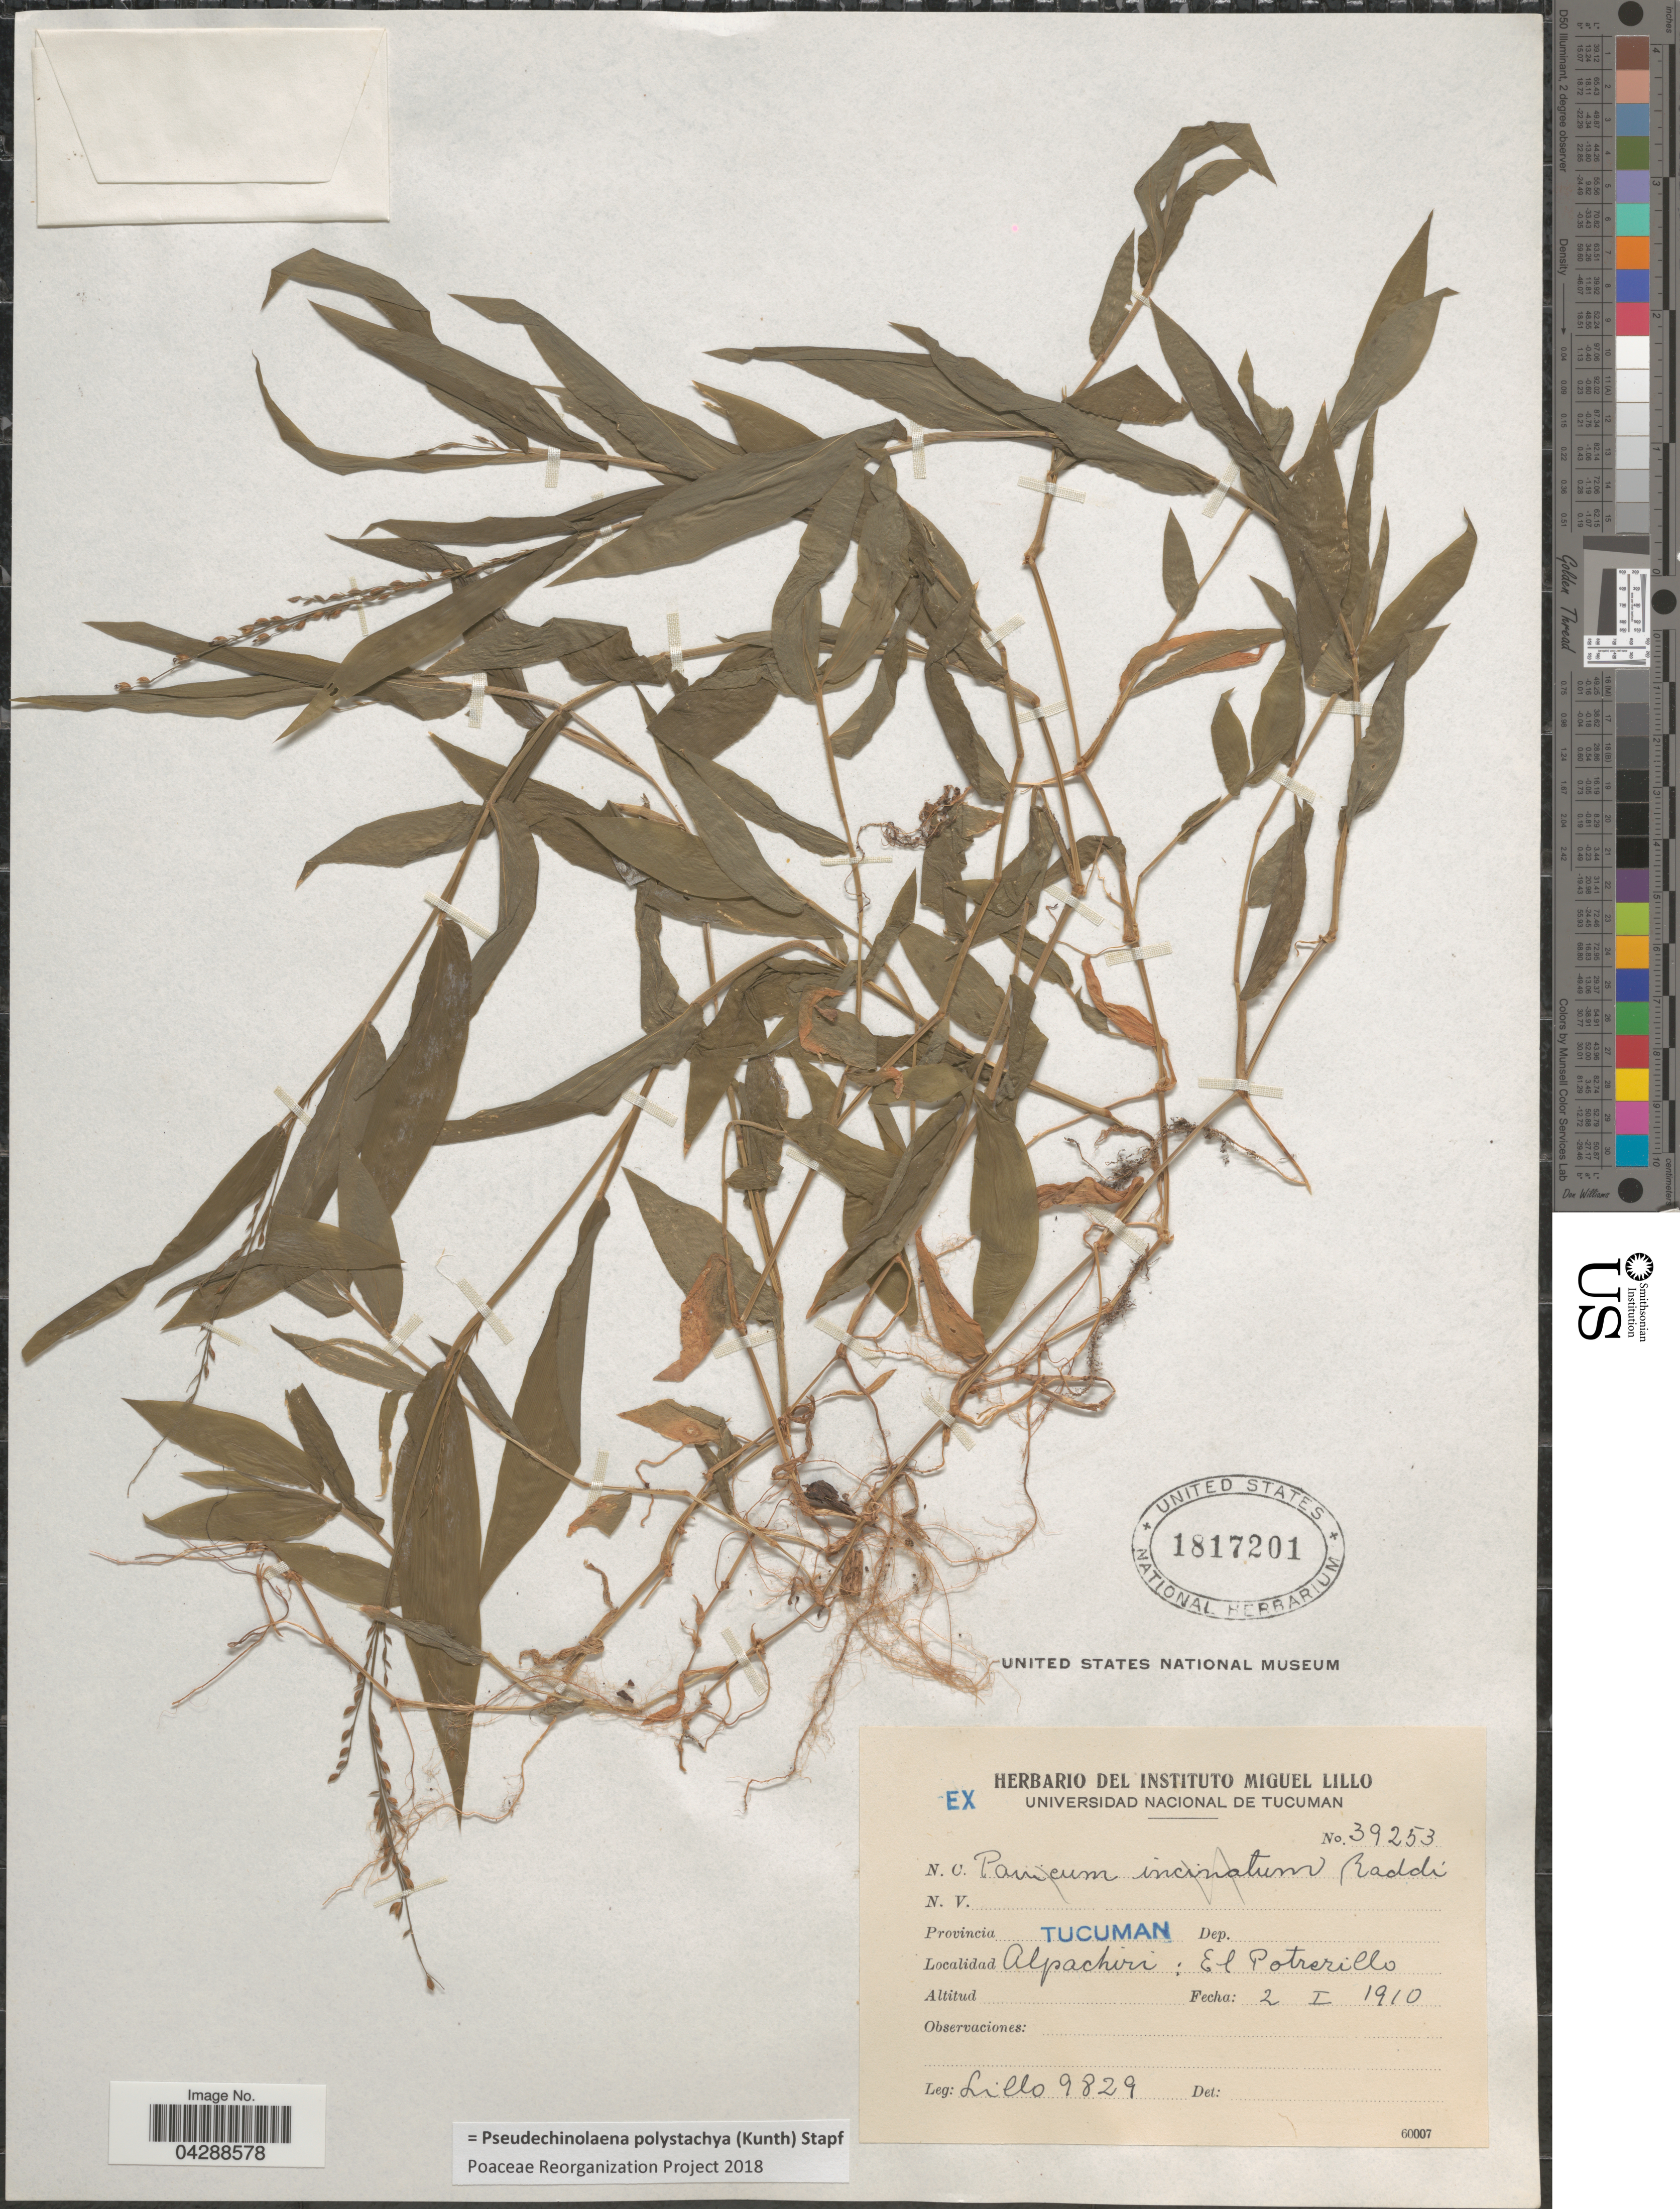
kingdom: Plantae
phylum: Tracheophyta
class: Liliopsida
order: Poales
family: Poaceae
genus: Pseudechinolaena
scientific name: Pseudechinolaena polystachya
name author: (Kunth) Stapf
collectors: M. Lillo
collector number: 9829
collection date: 1910-01-02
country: Argentina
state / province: Tucuman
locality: Alpachiri: El Potrerillo.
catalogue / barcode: US 1817201